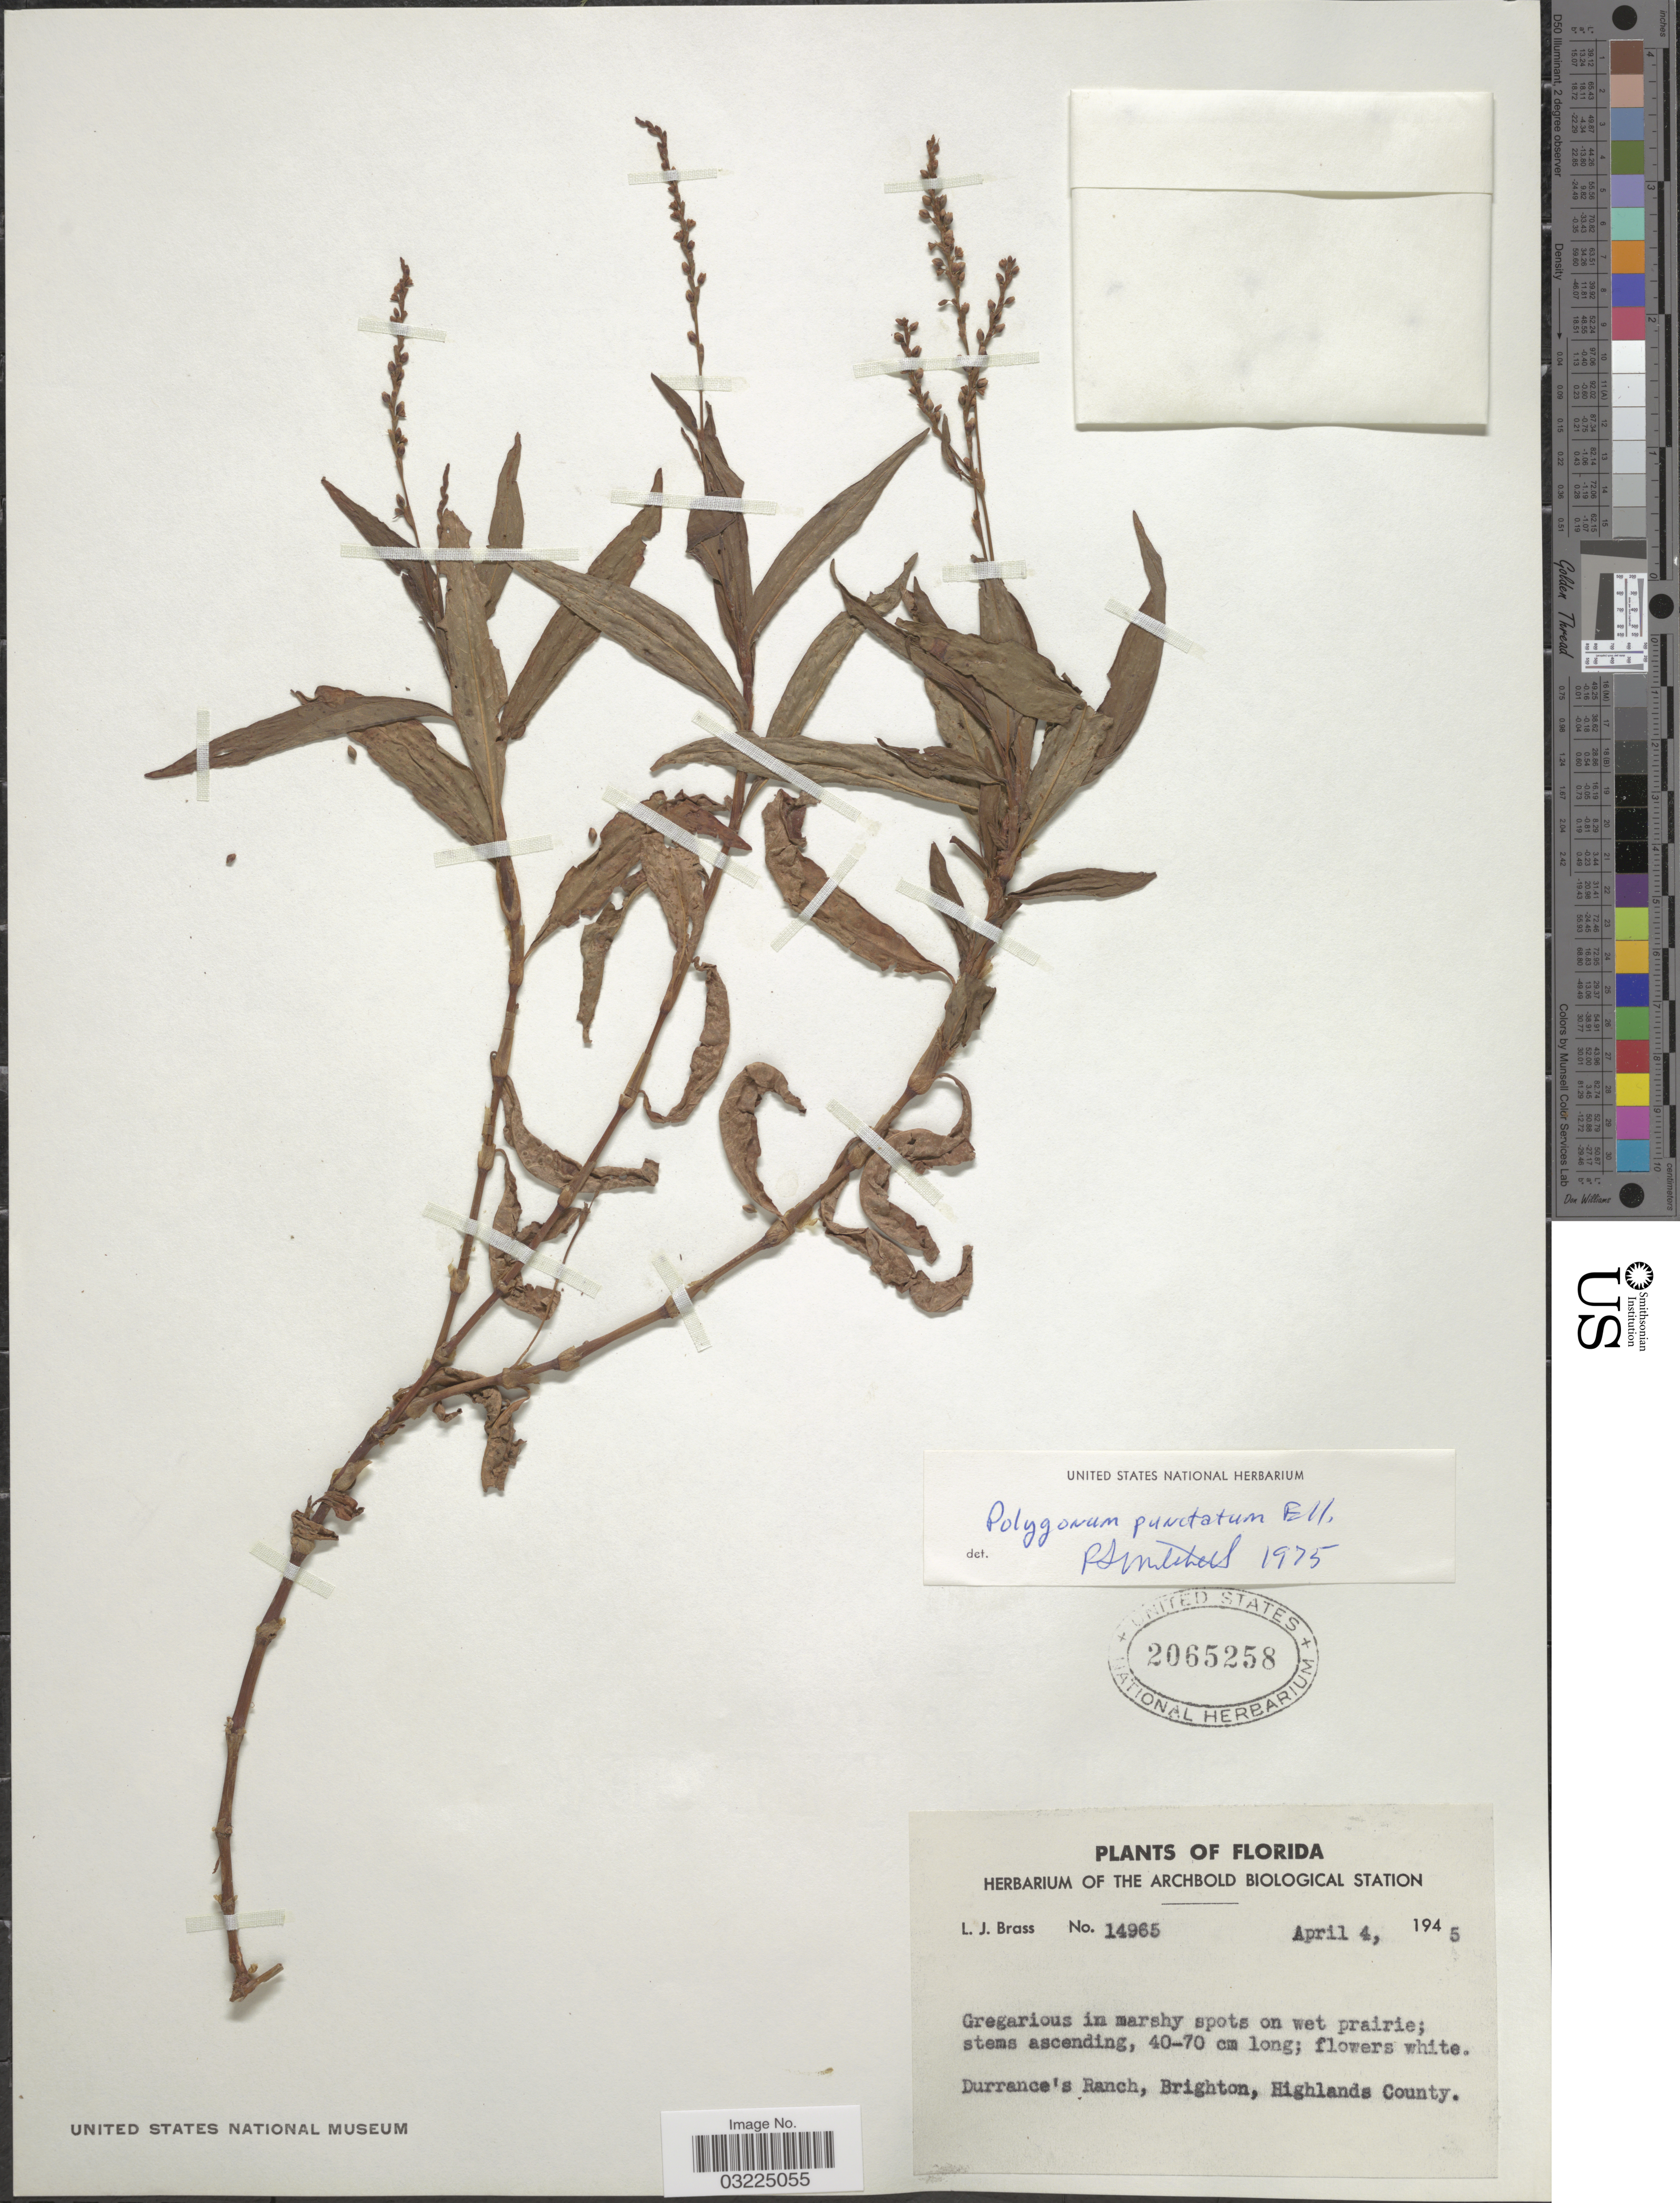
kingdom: Plantae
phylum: Tracheophyta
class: Magnoliopsida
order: Caryophyllales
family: Polygonaceae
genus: Persicaria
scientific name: Persicaria punctata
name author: (Elliott) Small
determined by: Atha, D. E.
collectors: L. J. Brass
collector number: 14965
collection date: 1945-04-04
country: United States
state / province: Florida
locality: Durrance's Ranch, Brighton, Highlands County.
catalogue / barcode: US 2065258